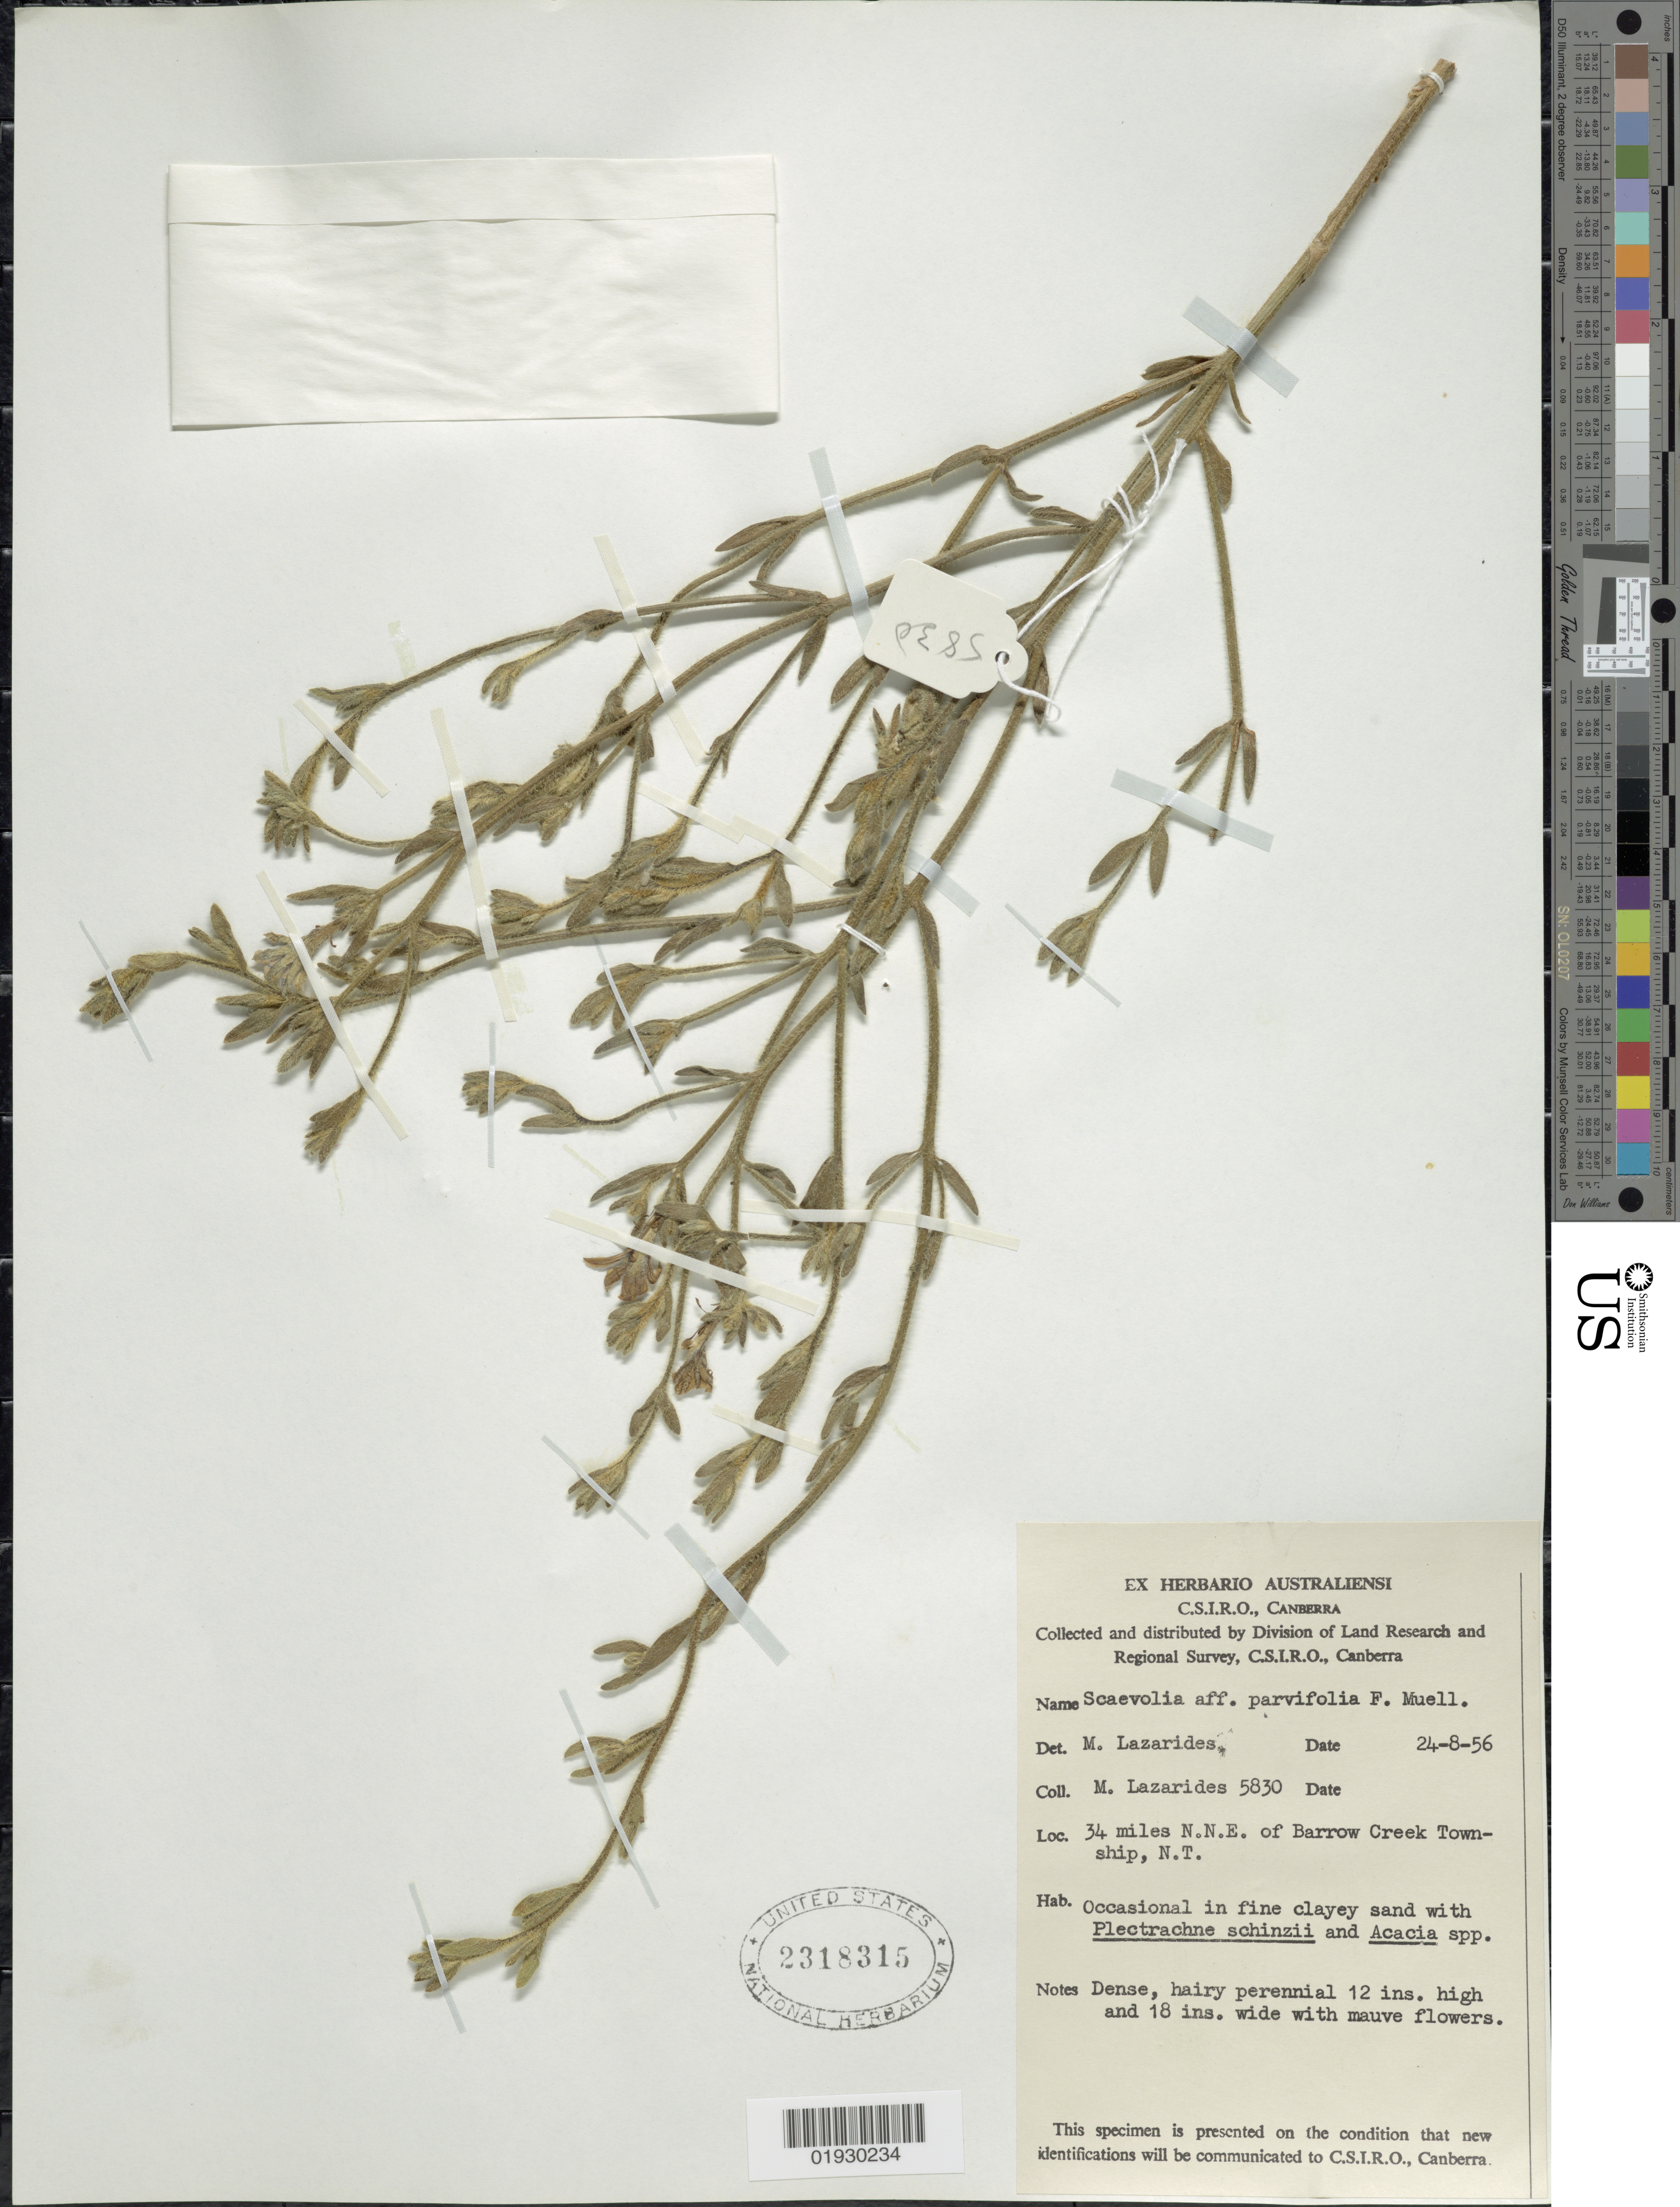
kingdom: Plantae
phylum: Tracheophyta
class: Magnoliopsida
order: Asterales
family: Goodeniaceae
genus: Scaevola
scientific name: Scaevola parvifolia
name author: F. Muell. ex Benth.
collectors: M. Lazarides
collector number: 5830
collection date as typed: Transcribed d/m/y: 24/8/56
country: Australia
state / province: Northern Territory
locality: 34 miles N.N.E. of Barrow Creek Township, N.T.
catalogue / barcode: US 2318315